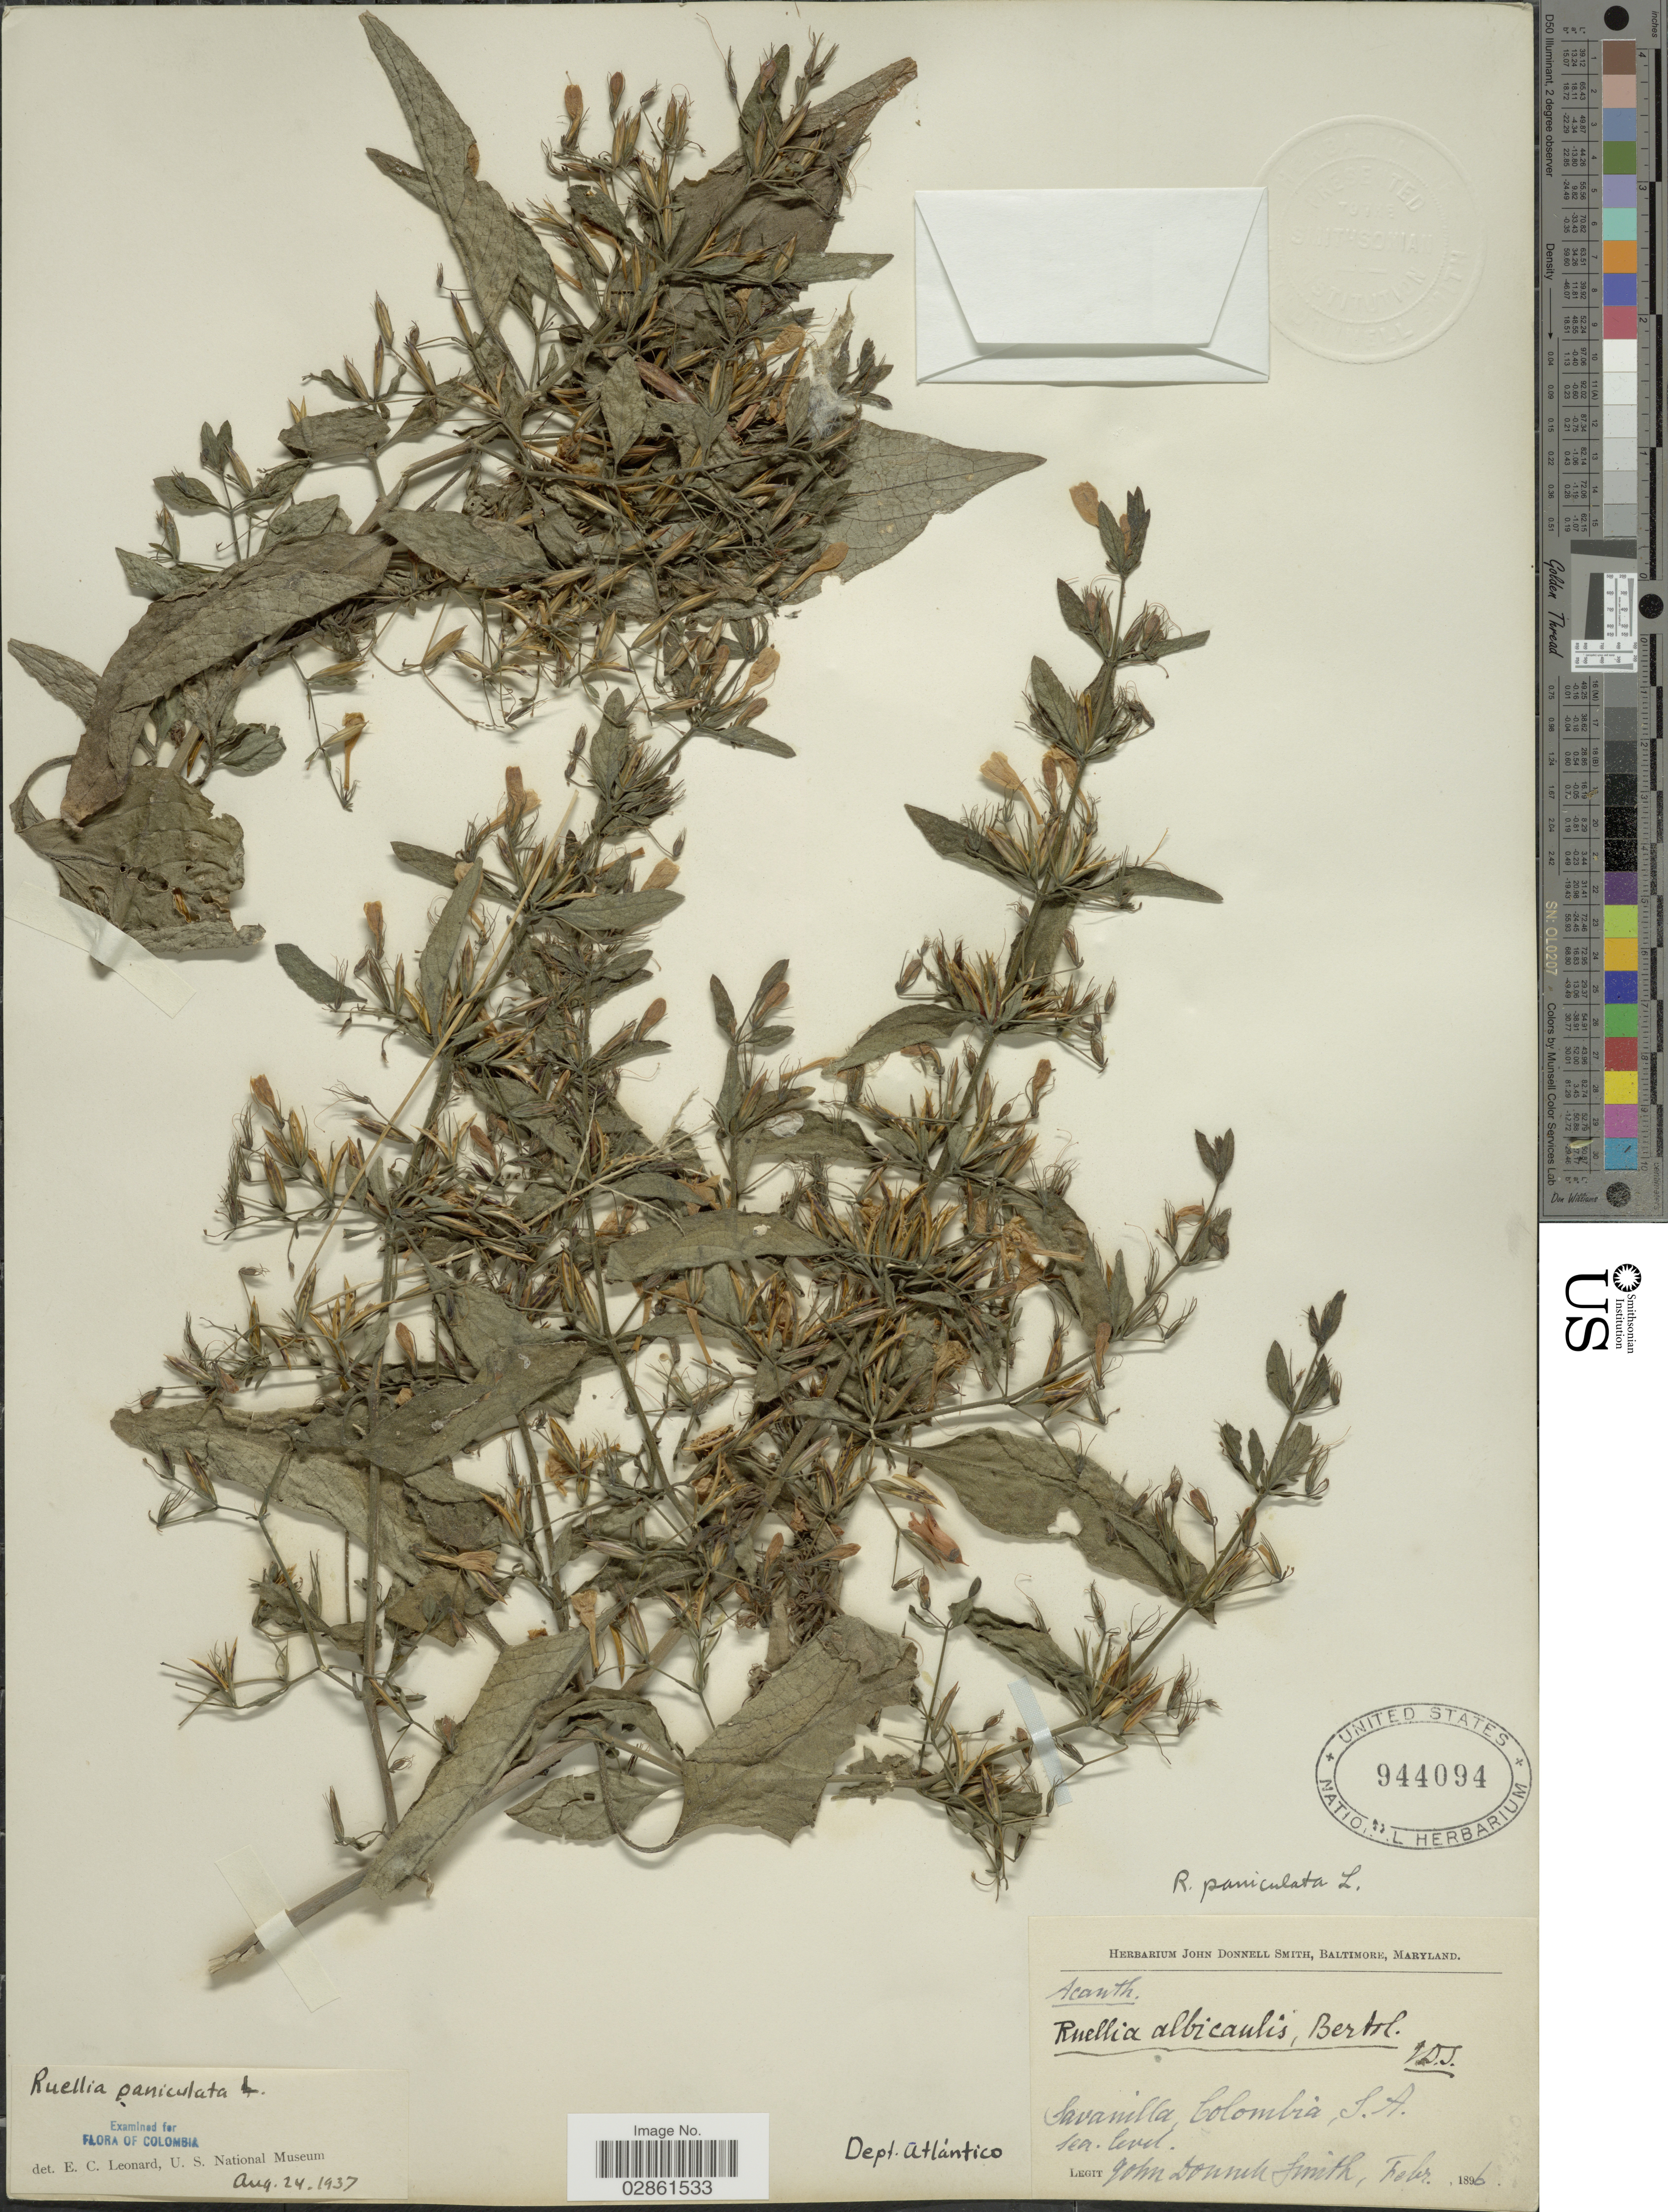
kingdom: Plantae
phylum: Tracheophyta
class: Magnoliopsida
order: Lamiales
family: Acanthaceae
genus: Ruellia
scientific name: Ruellia paniculata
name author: L.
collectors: J. Donnell Smith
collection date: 1896-02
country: Colombia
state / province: Atlántico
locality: Dept. Atlántico. Savanilla.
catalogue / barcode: US 944094